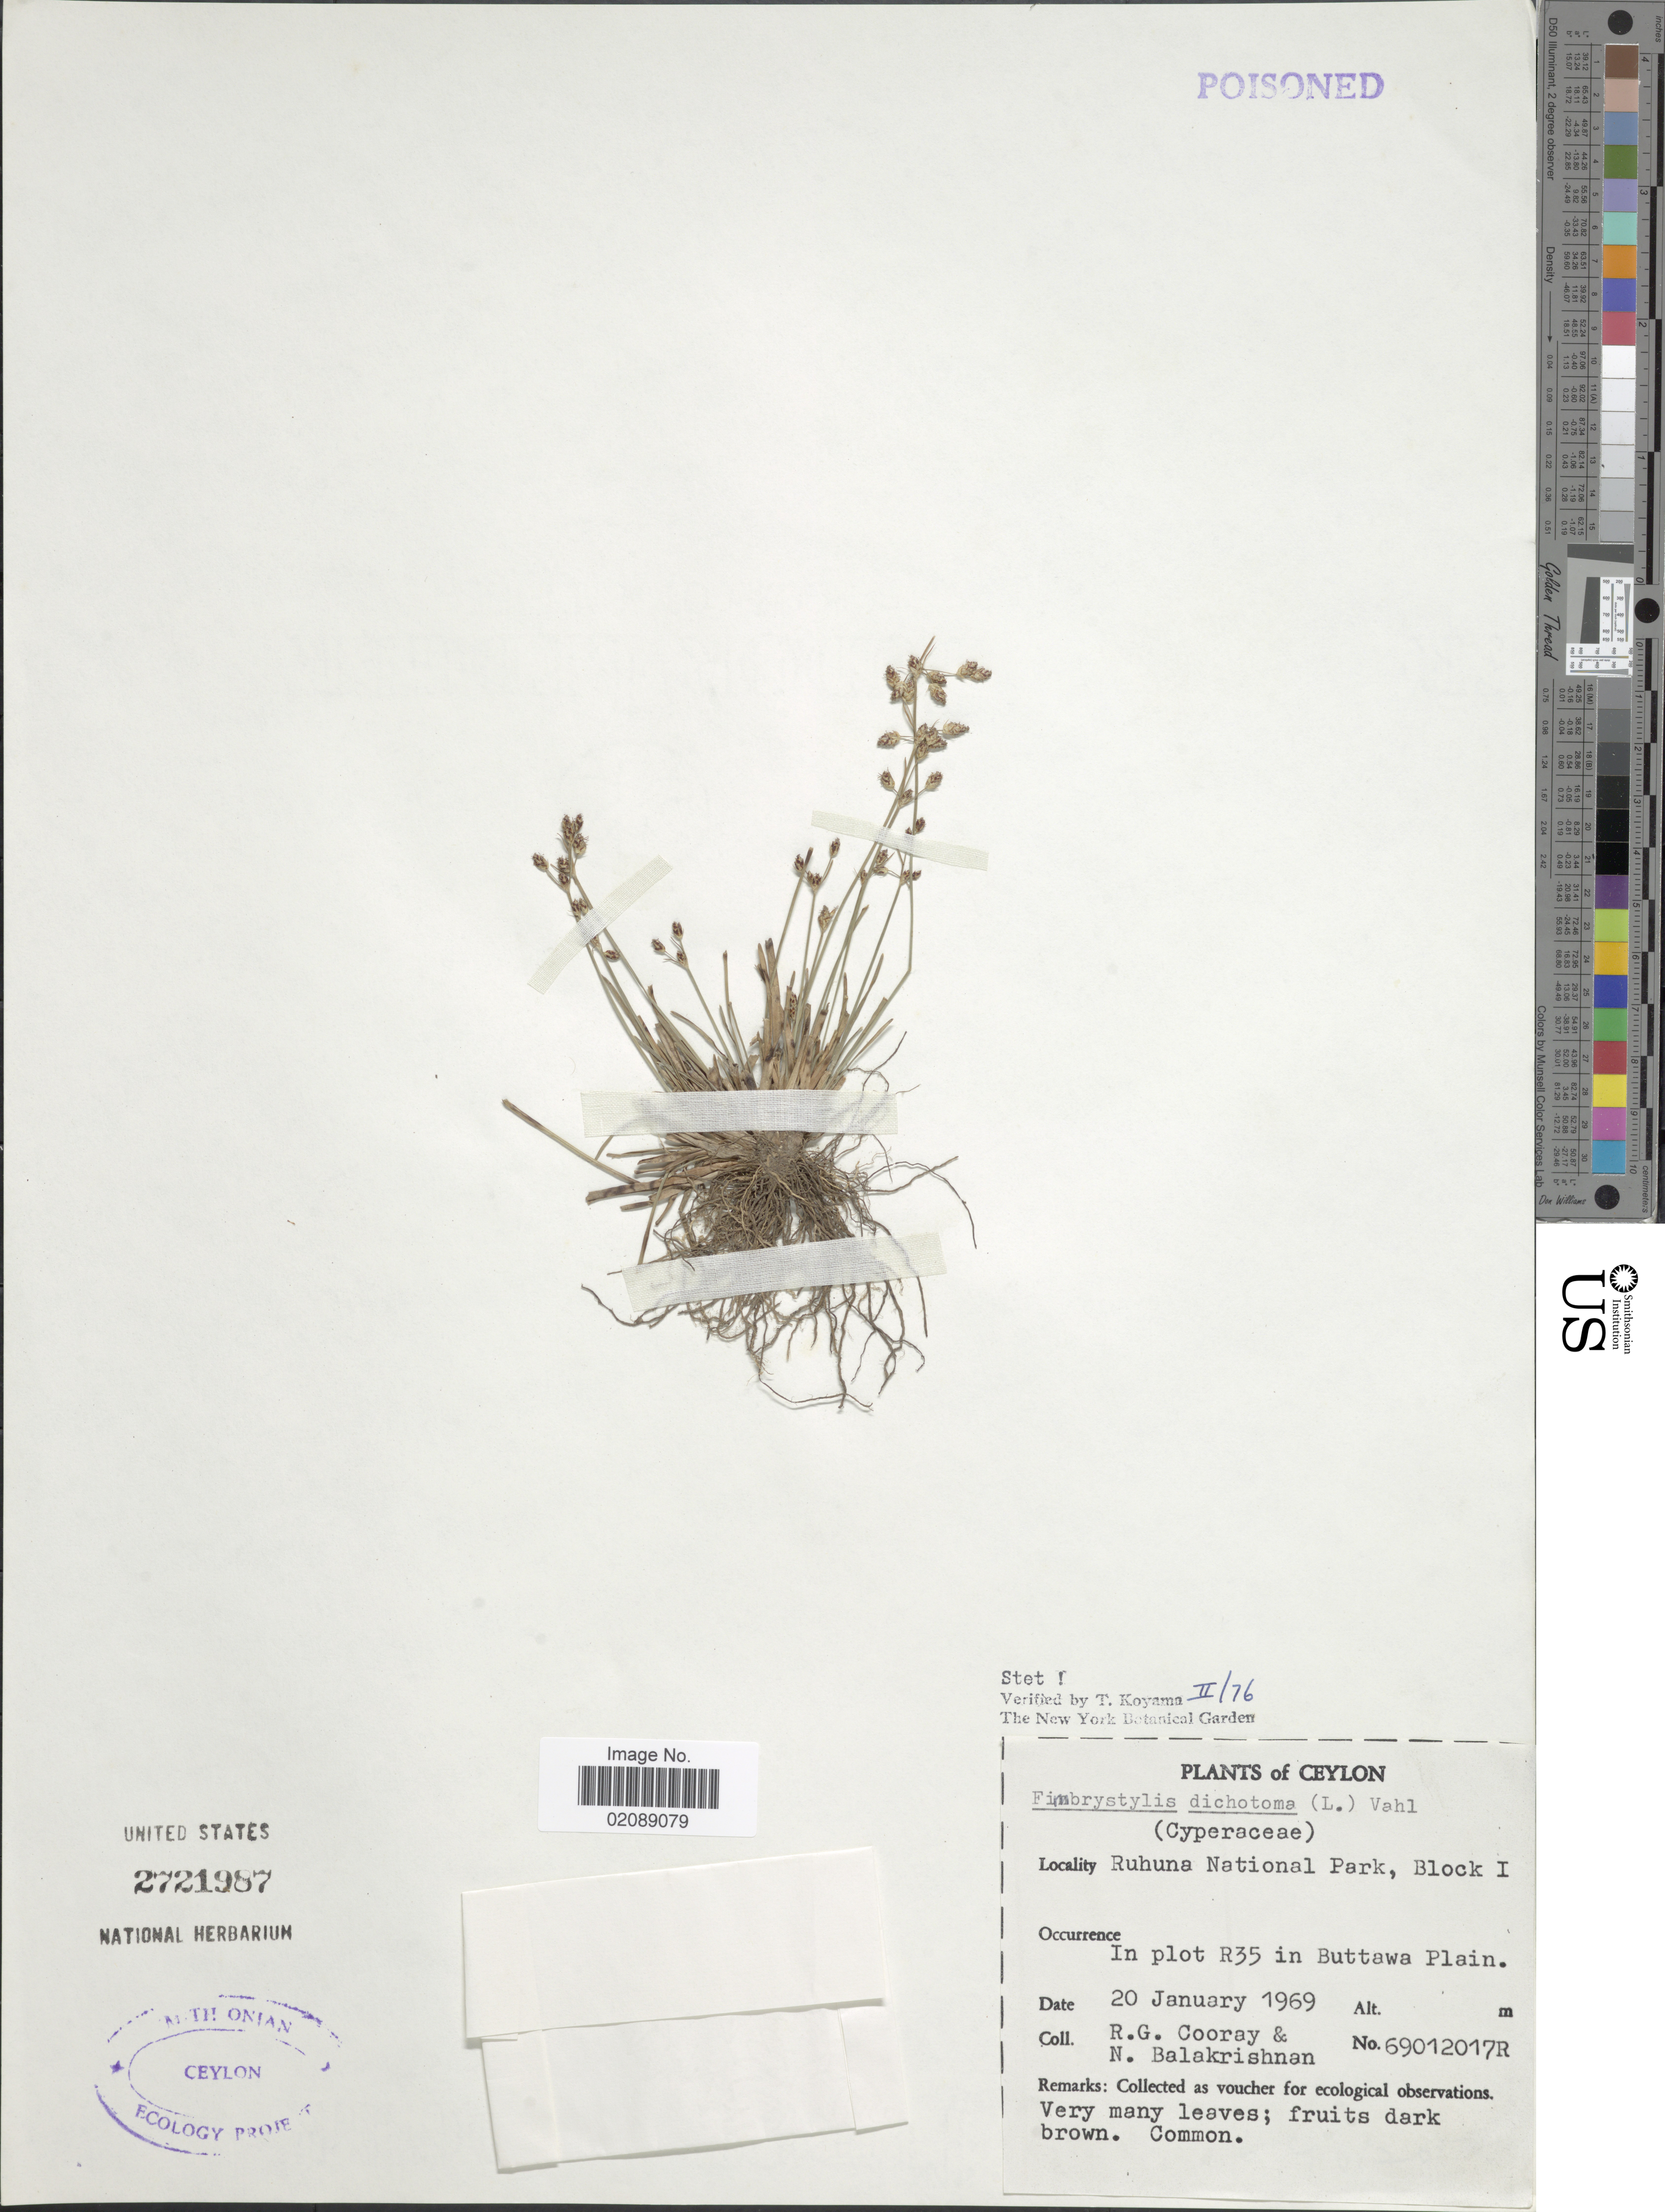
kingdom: Plantae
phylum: Tracheophyta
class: Liliopsida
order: Poales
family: Cyperaceae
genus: Fimbristylis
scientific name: Fimbristylis dichotoma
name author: (L.) Vahl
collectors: R. Cooray & N. Balakrishnan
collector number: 69012017R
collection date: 1969-01-20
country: Sri Lanka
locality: Ceylon, Ruhuna National Park, Block I, In plot R35 in Buttaw Plain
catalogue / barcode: US 2721987